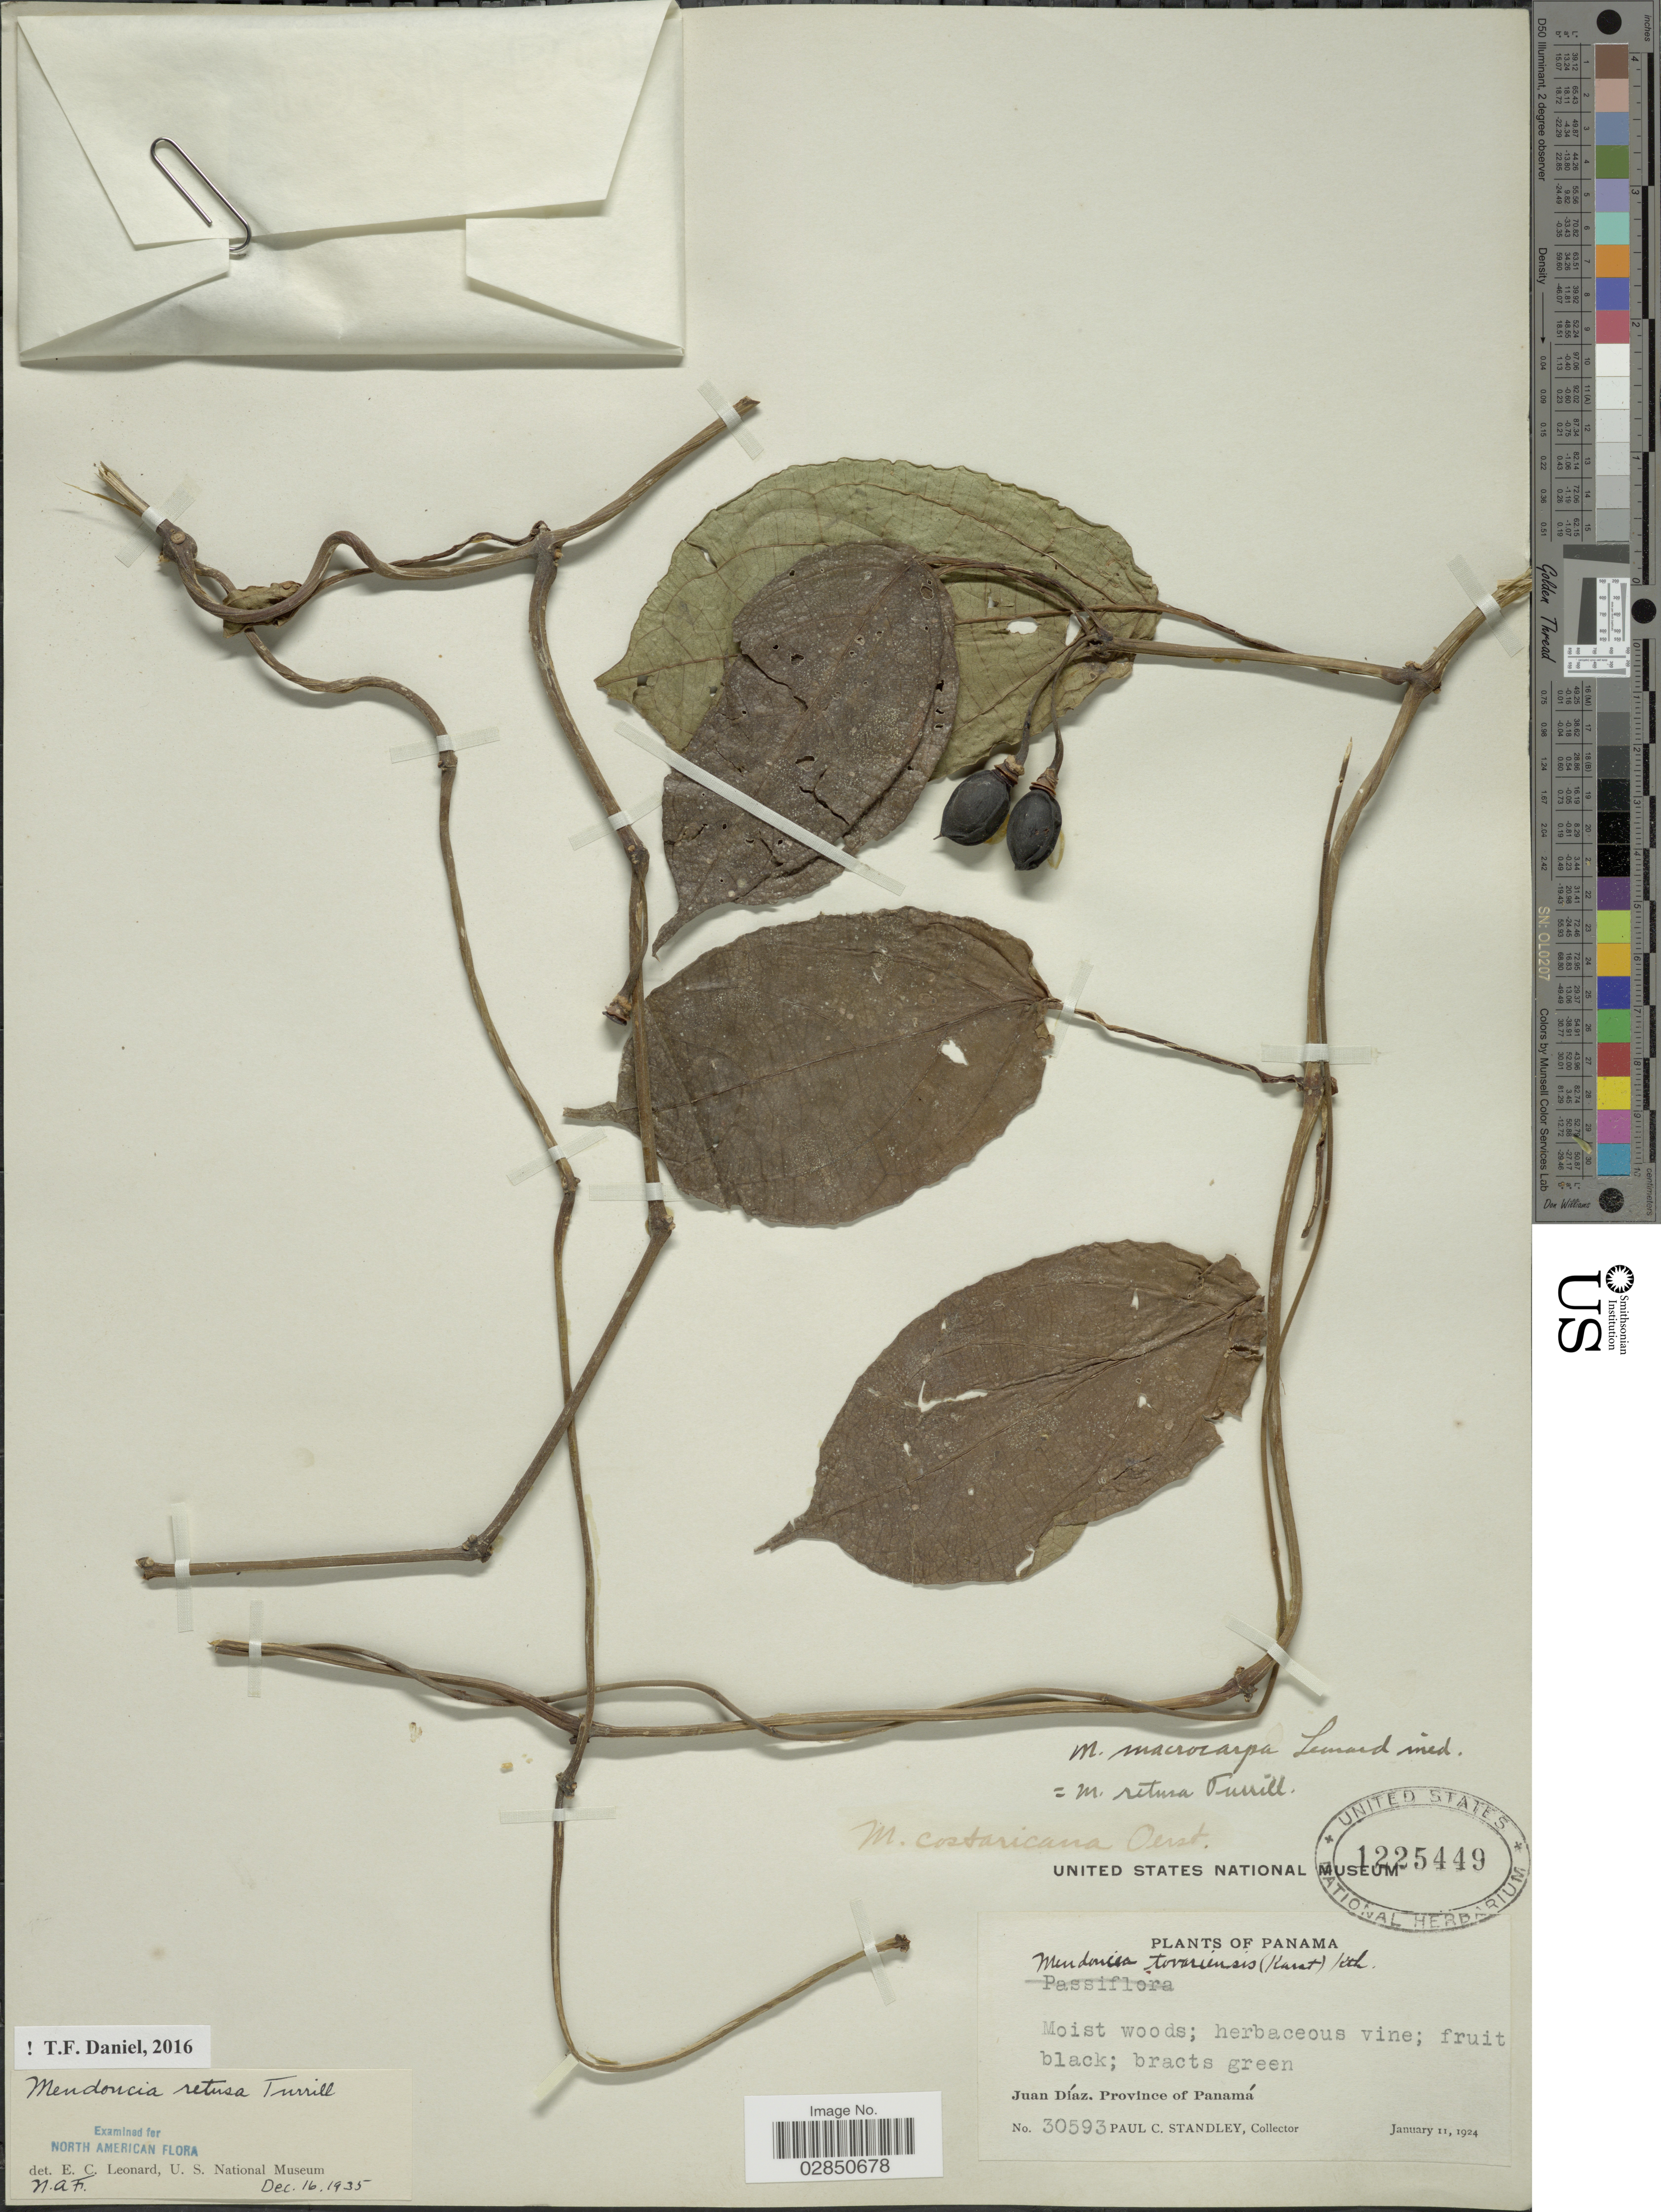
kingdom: Plantae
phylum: Tracheophyta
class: Magnoliopsida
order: Lamiales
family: Acanthaceae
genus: Mendoncia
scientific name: Mendoncia retusa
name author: Turrill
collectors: P. C. Standley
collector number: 30593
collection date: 1924-01-11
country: Panama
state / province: Panamá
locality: Juan Díaz, Province of Panamá.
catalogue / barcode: US 1125449